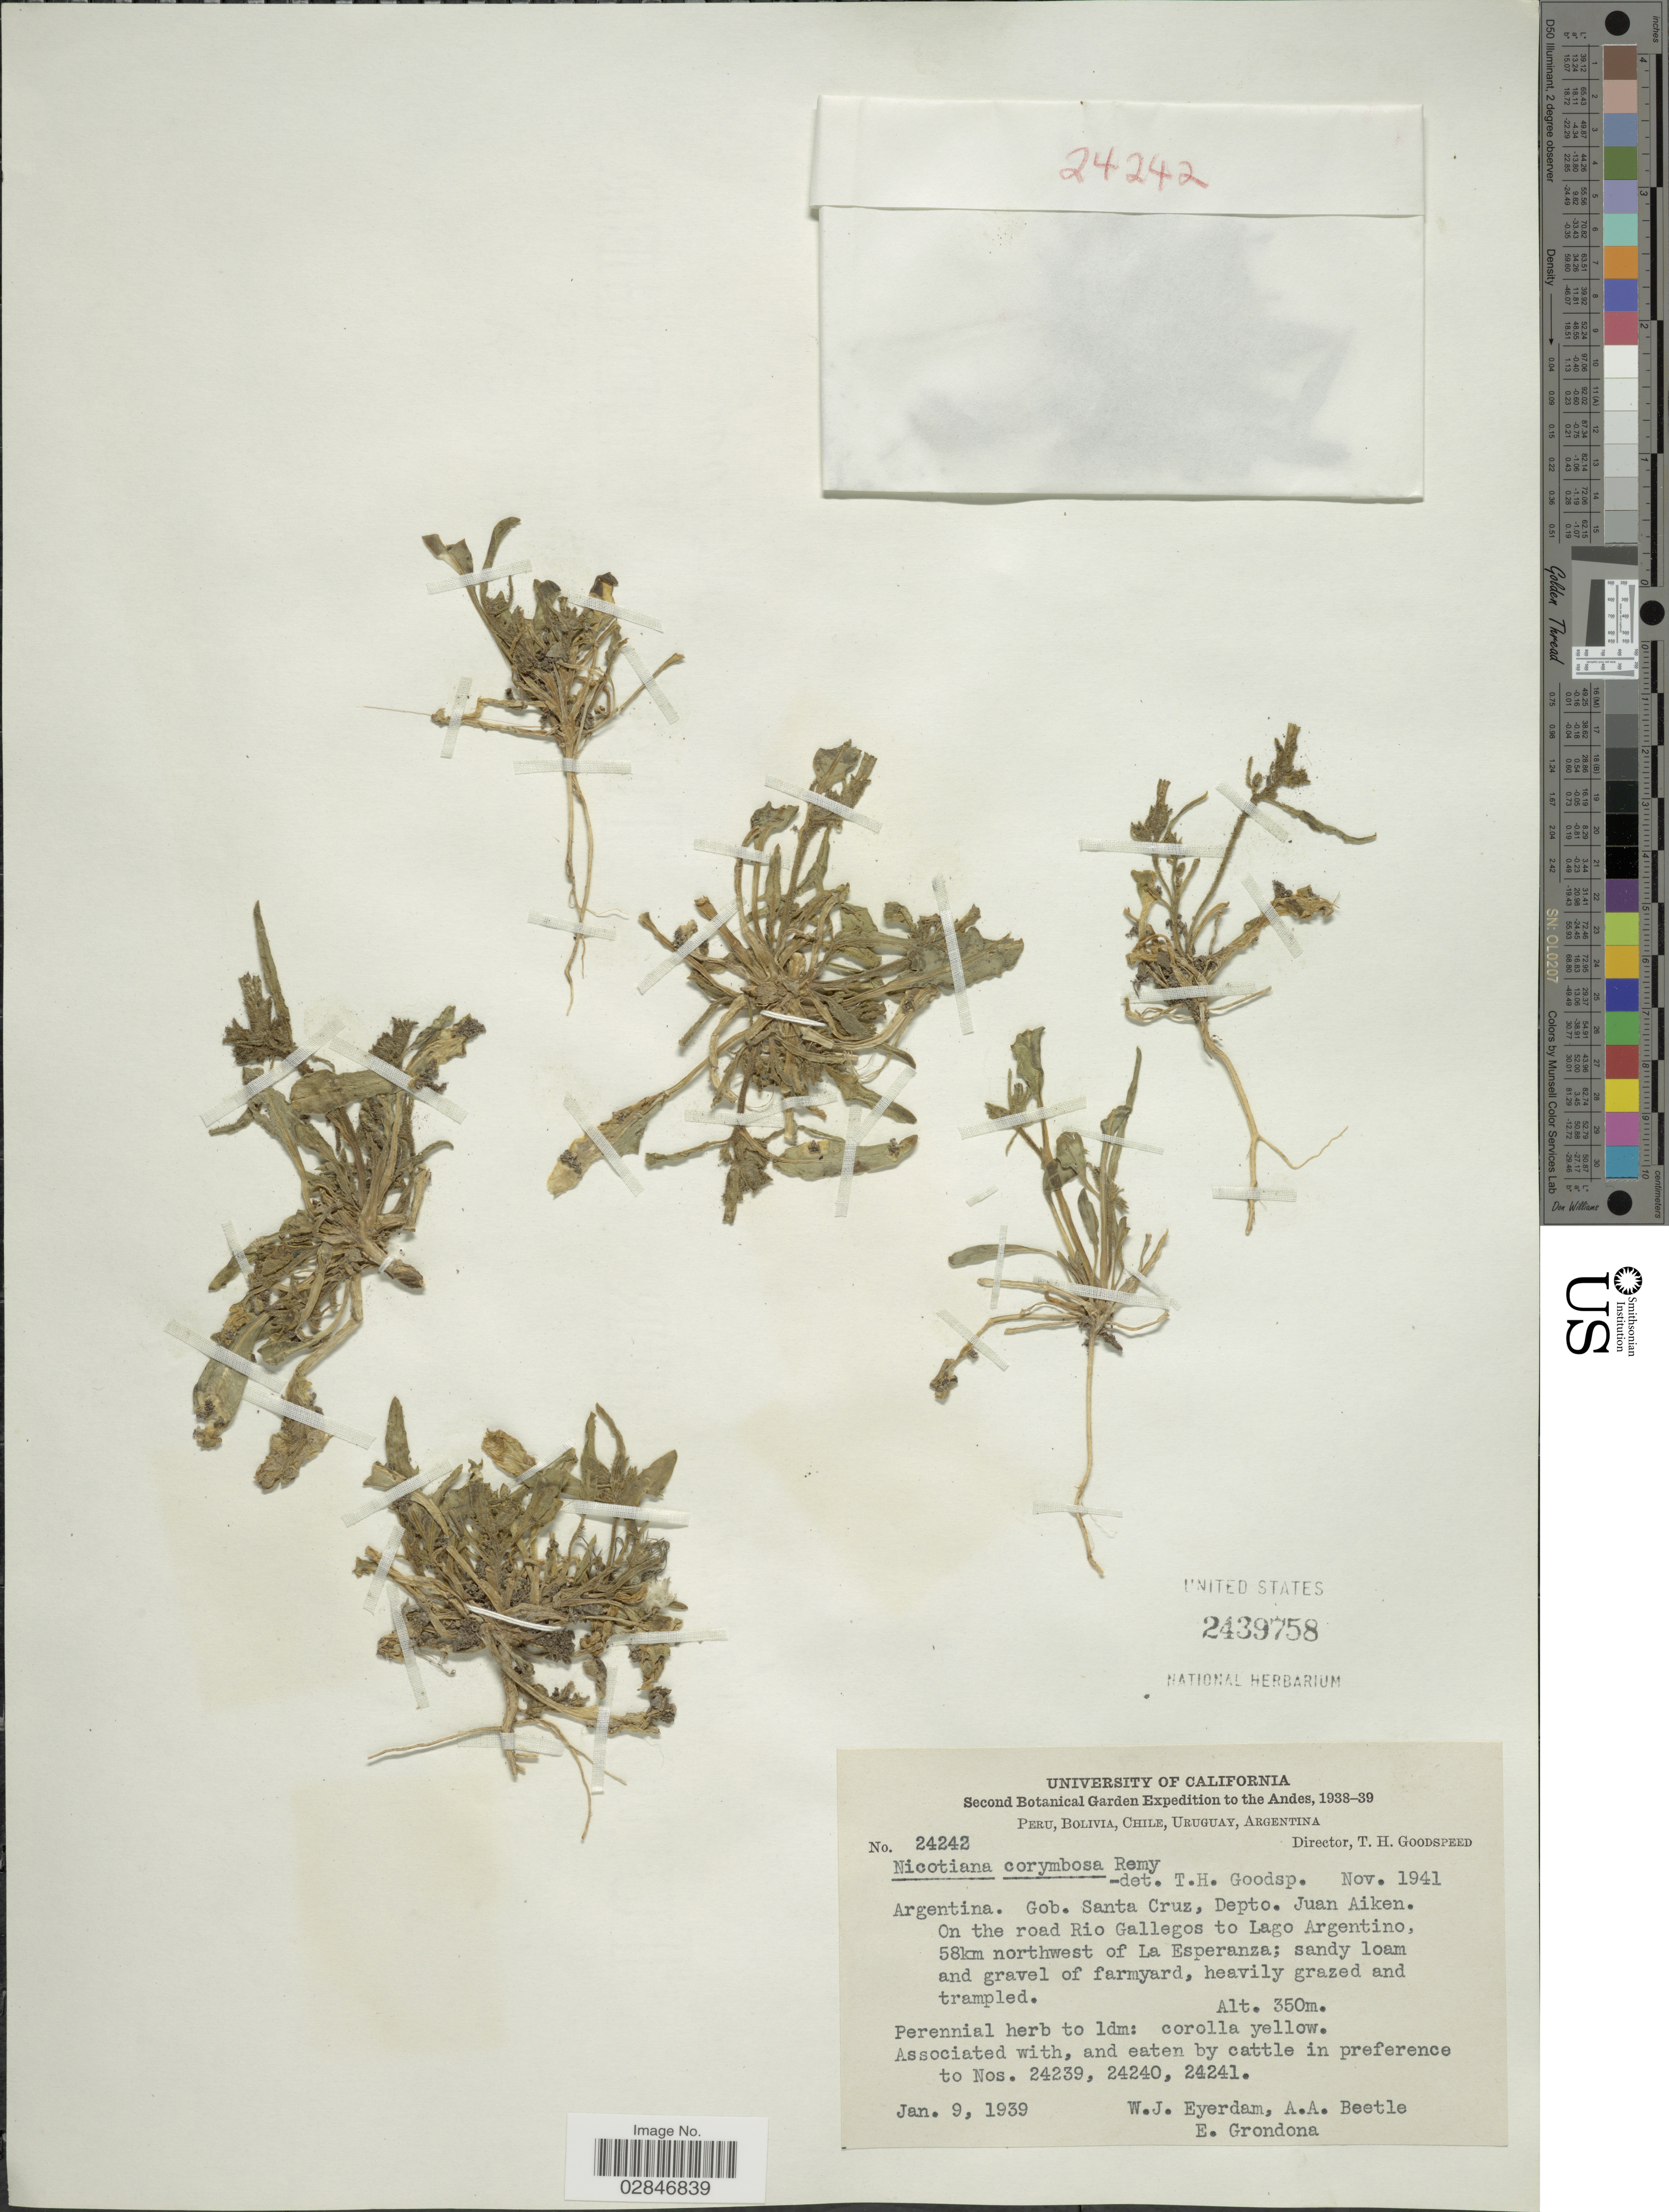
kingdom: Plantae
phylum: Tracheophyta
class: Magnoliopsida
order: Solanales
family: Solanaceae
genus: Nicotiana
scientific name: Nicotiana corymbosa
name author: J. Rémy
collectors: W. J. Eyerdam, A. A. Beetle & E. Grondona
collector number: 24242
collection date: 1939-01-09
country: Argentina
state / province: Santa Cruz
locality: The Andes, Gob. Santa Cruz, Depto. Juan Aiken. On the road Rio Gallegos to Lago Argentino, 59km northwest of La Esperanza.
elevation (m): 350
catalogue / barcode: US 2439758